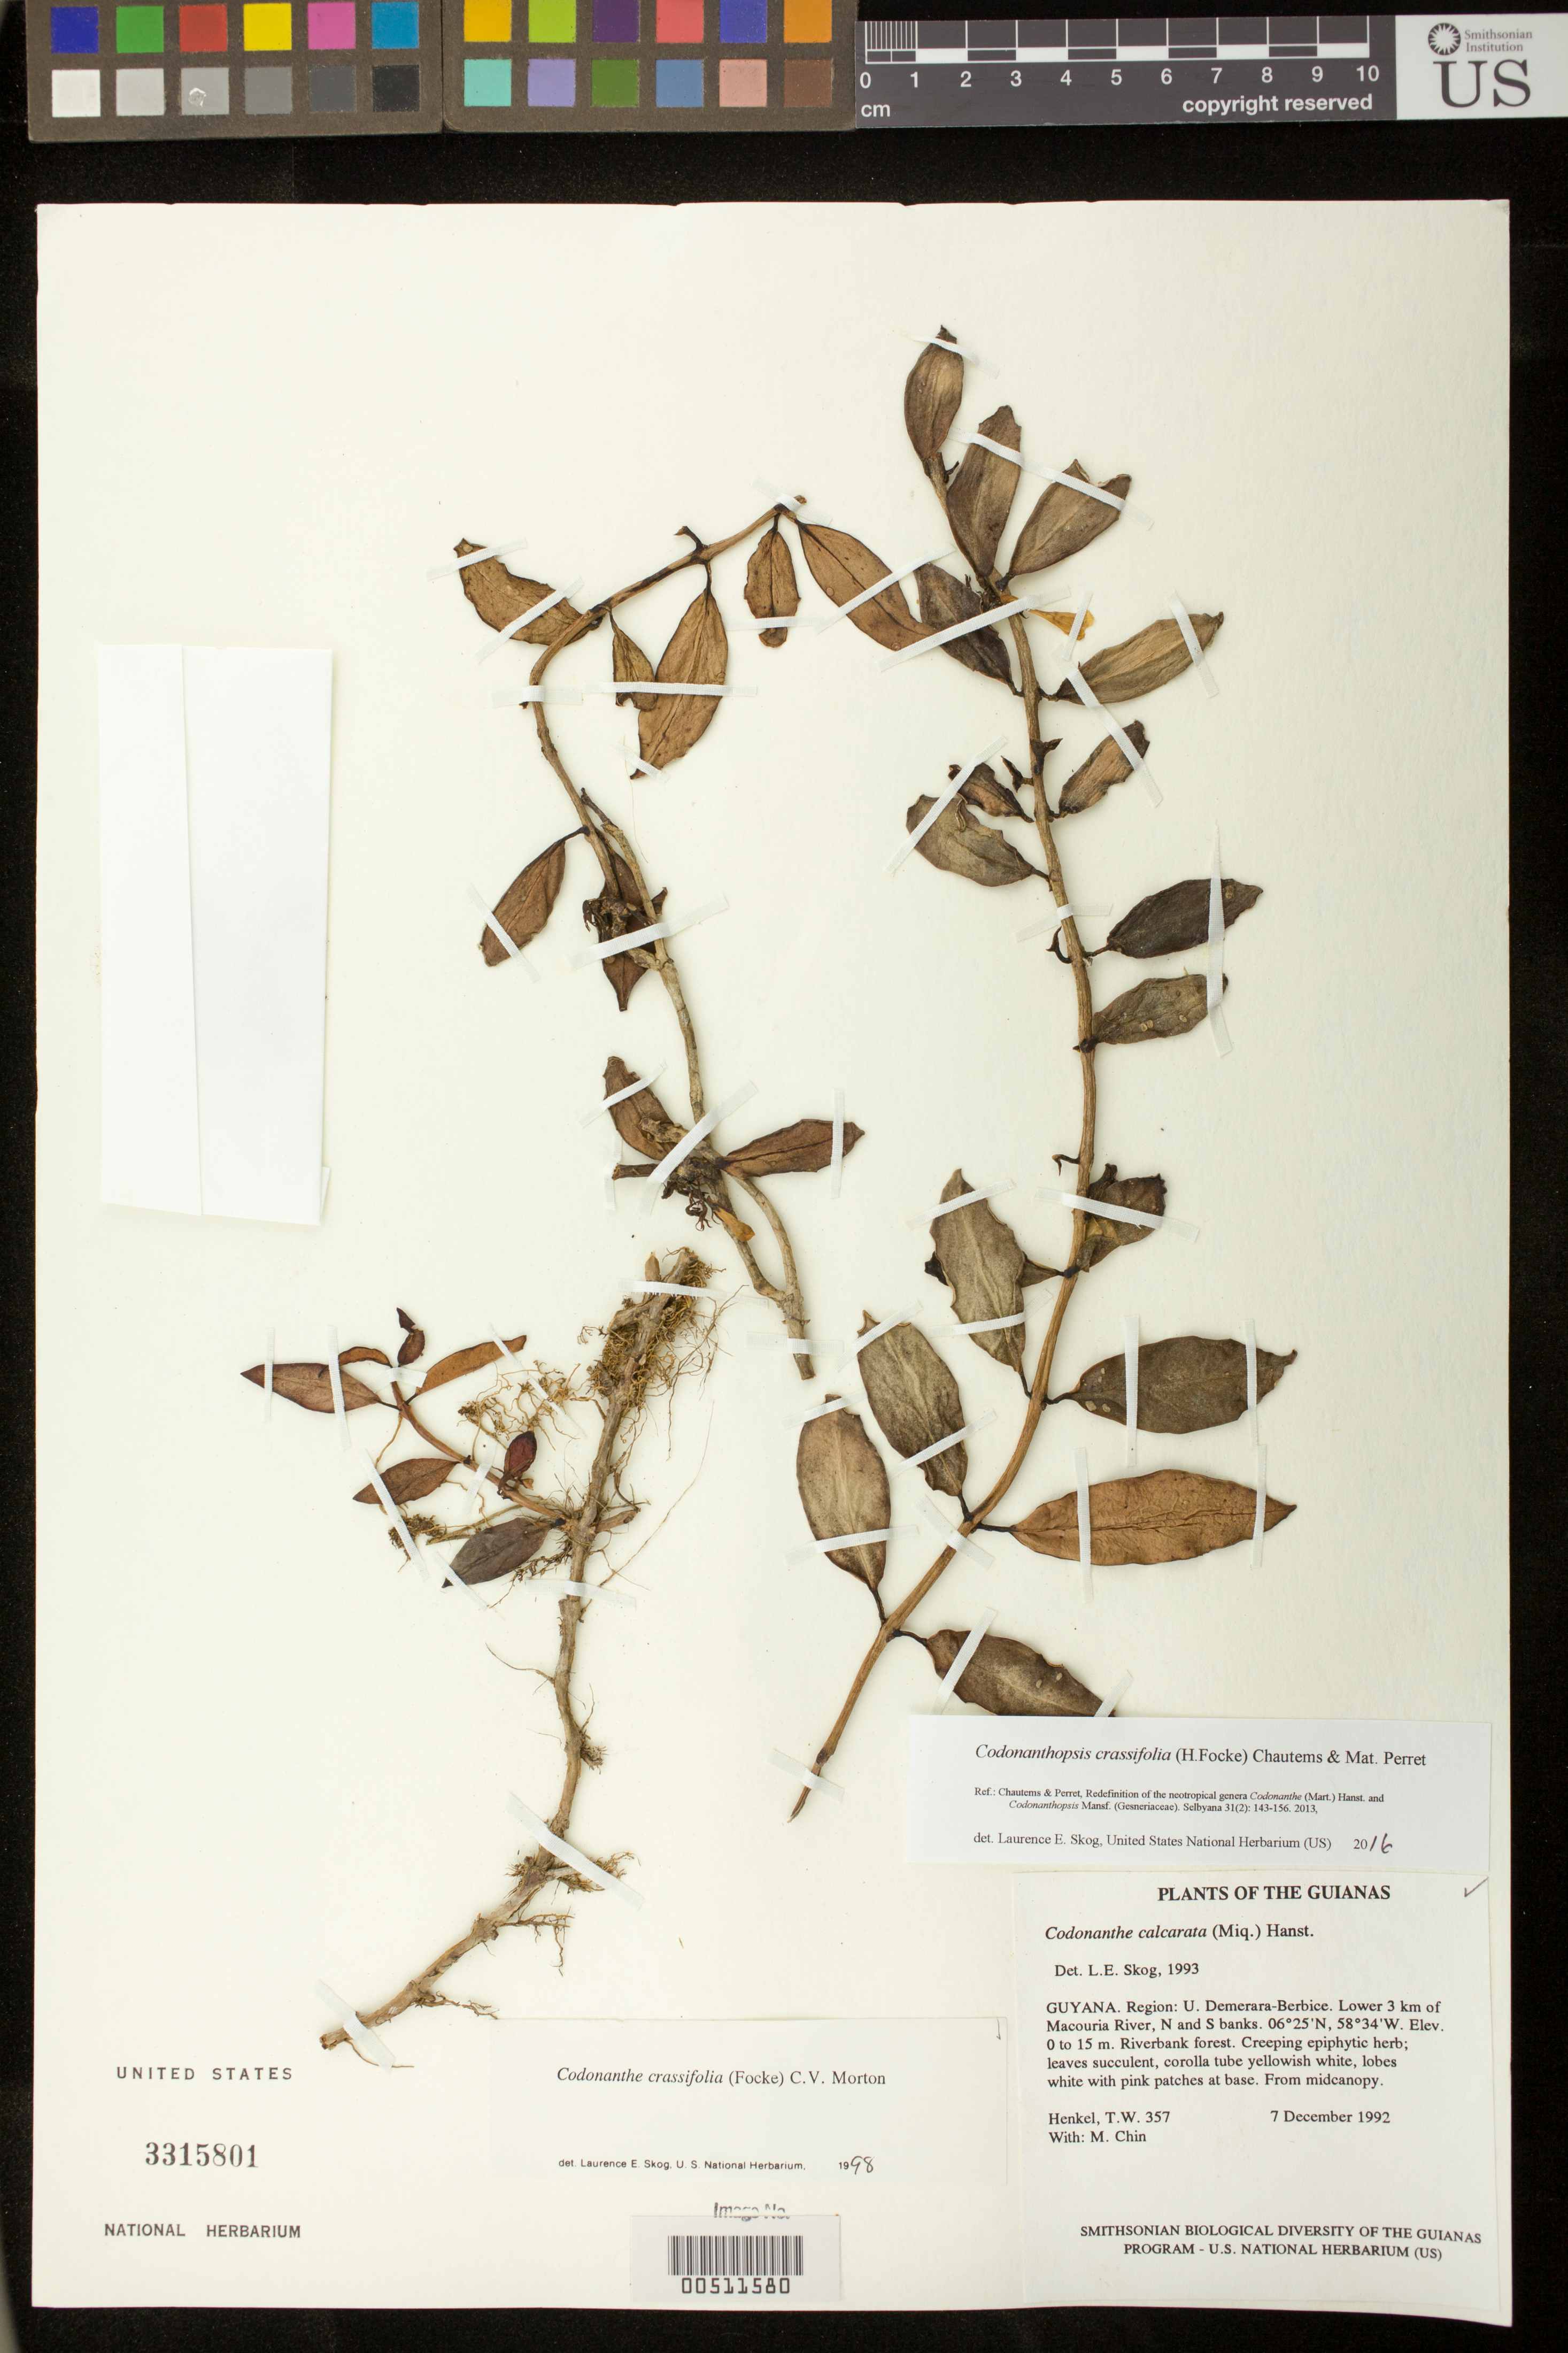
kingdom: Plantae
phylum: Tracheophyta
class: Magnoliopsida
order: Lamiales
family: Gesneriaceae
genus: Codonanthopsis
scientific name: Codonanthopsis crassifolia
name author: (H. Focke) Chautems & Mat.Perret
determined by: Skog, Laurence E.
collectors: T. Henkel & M. Chin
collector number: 357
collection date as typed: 07 Dec 1992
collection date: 1992-12-07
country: Guyana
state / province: U. Demerara-Berbice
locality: Lower 3 km of Macouria River, N and S banks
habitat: Riverbank forest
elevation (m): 0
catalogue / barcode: US 3315801